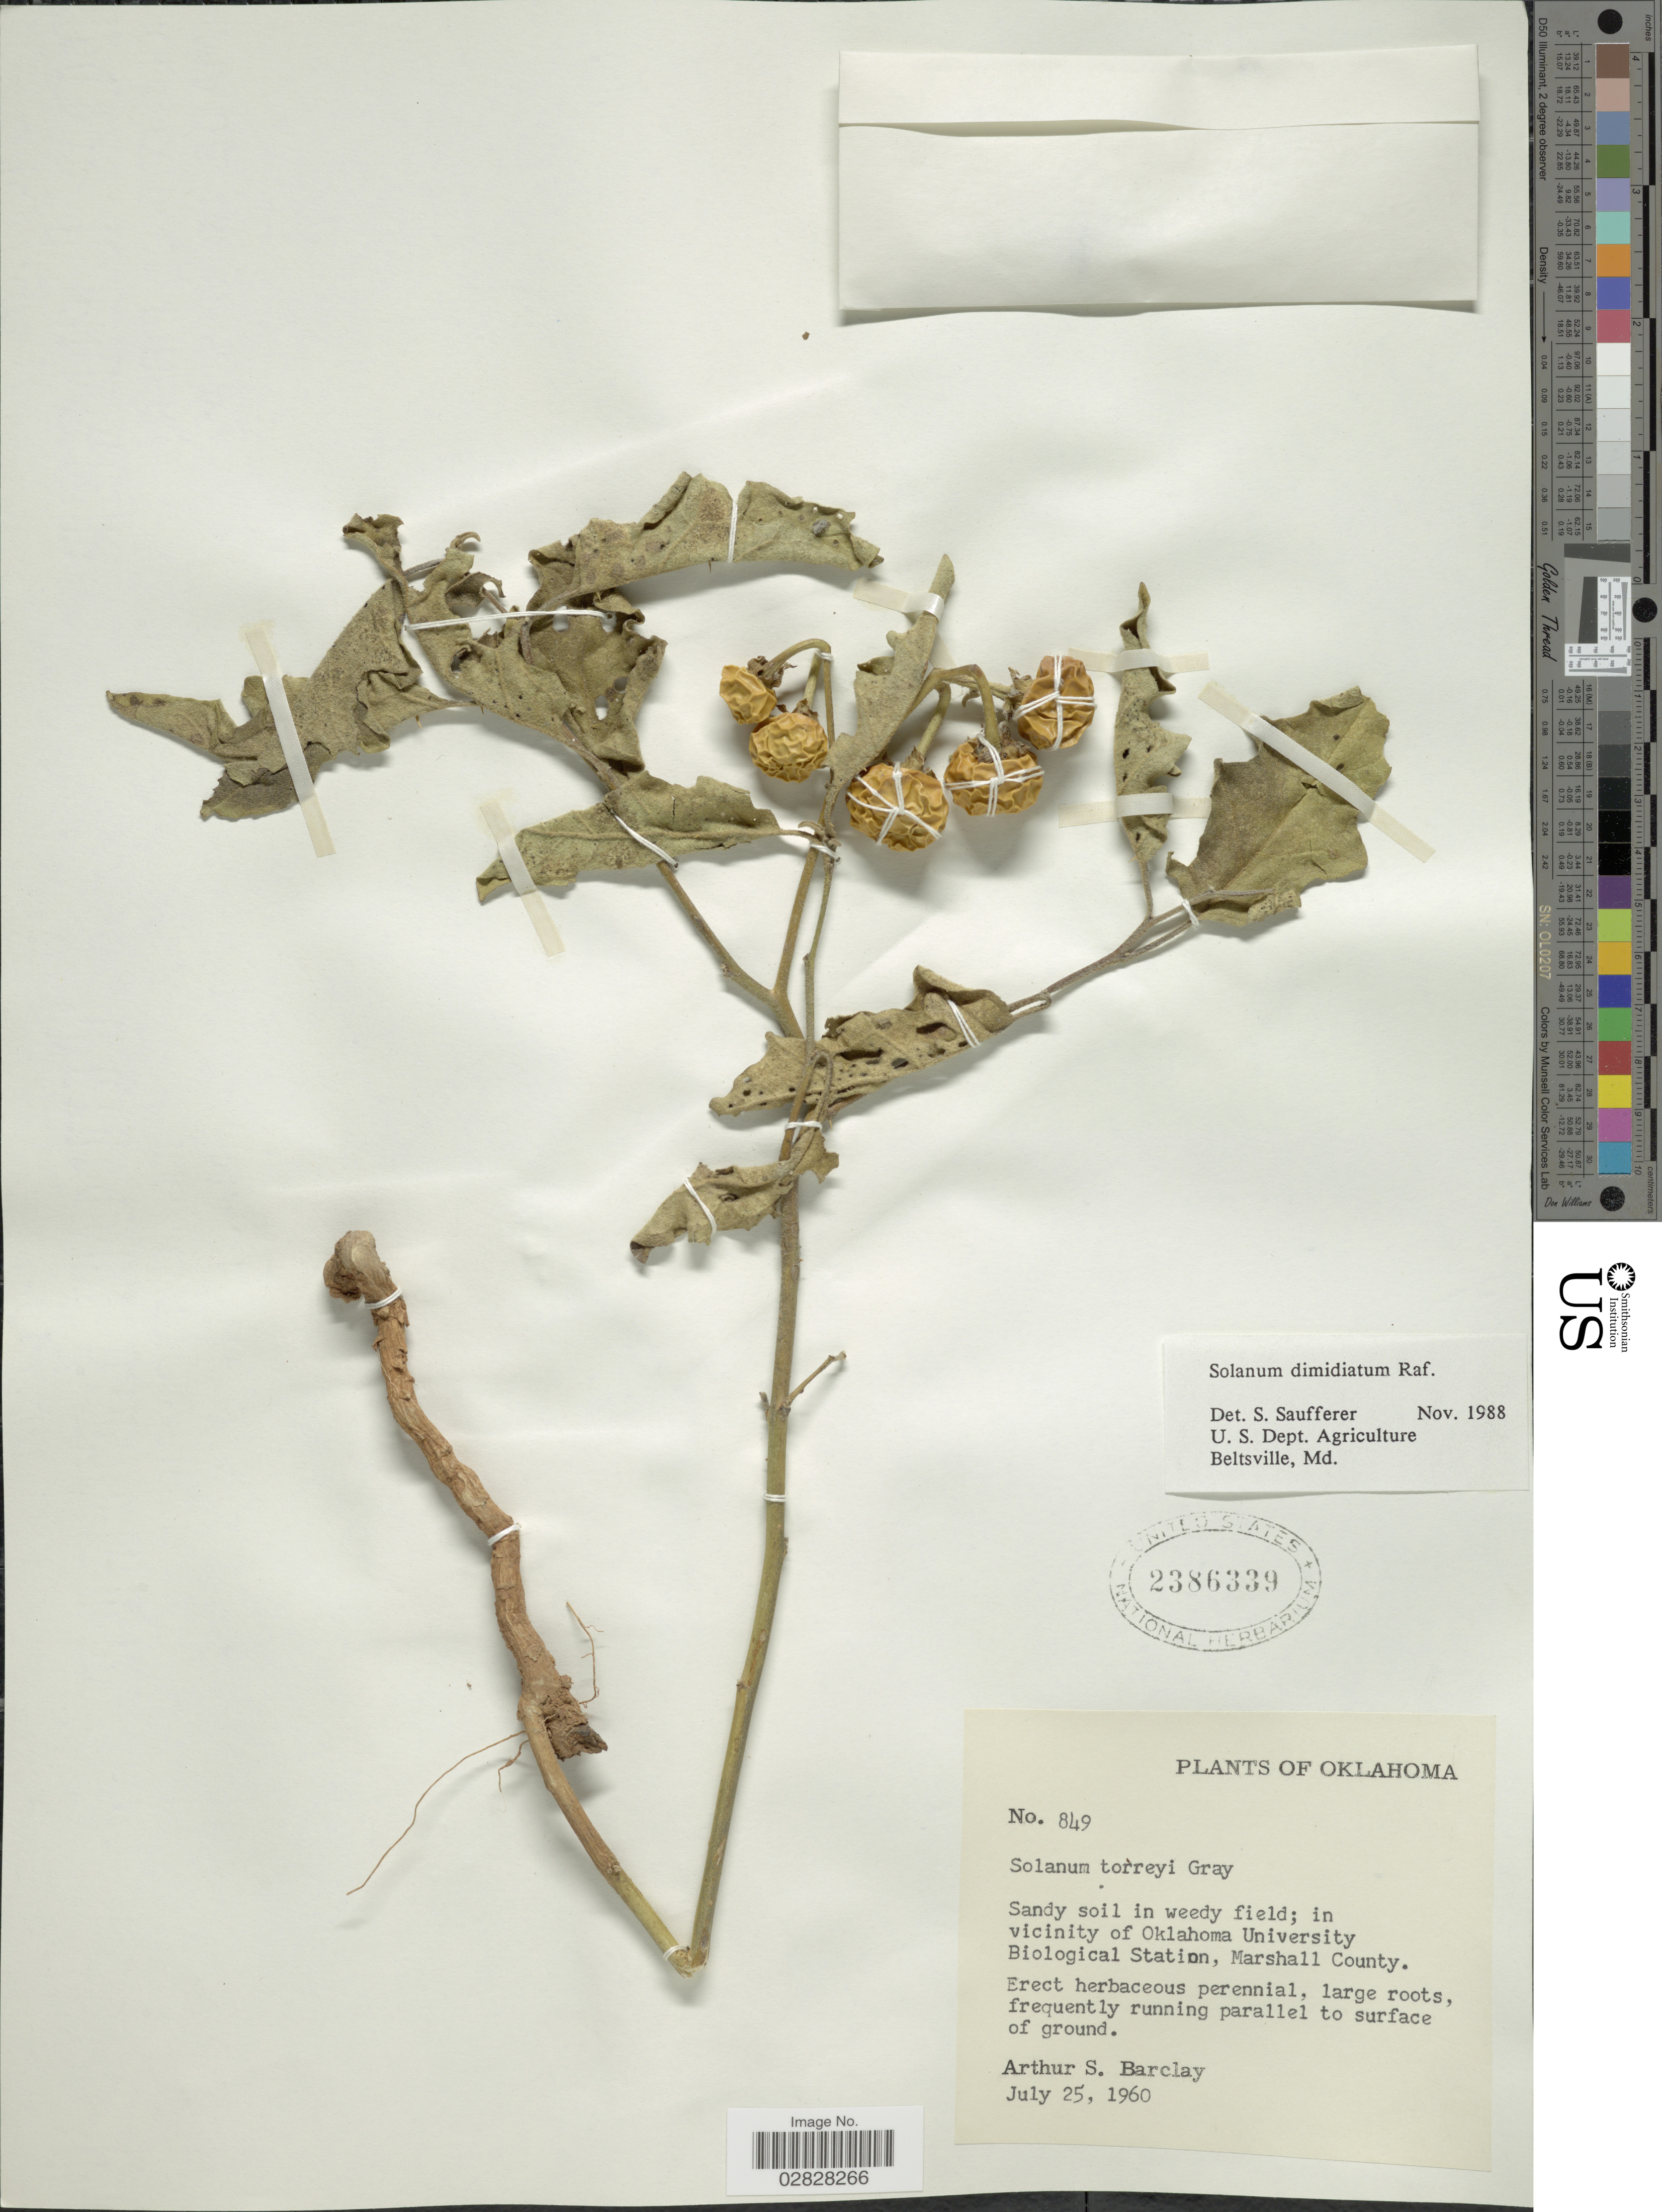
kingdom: Plantae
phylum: Tracheophyta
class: Magnoliopsida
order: Solanales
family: Solanaceae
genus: Solanum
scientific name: Solanum dimidiatum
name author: Raf.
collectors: A. S. Barclay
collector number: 849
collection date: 1960-07-25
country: United States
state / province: Oklahoma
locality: Vicinity of OKlahoma University Biological Station, Marshall County.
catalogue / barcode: US 2386339